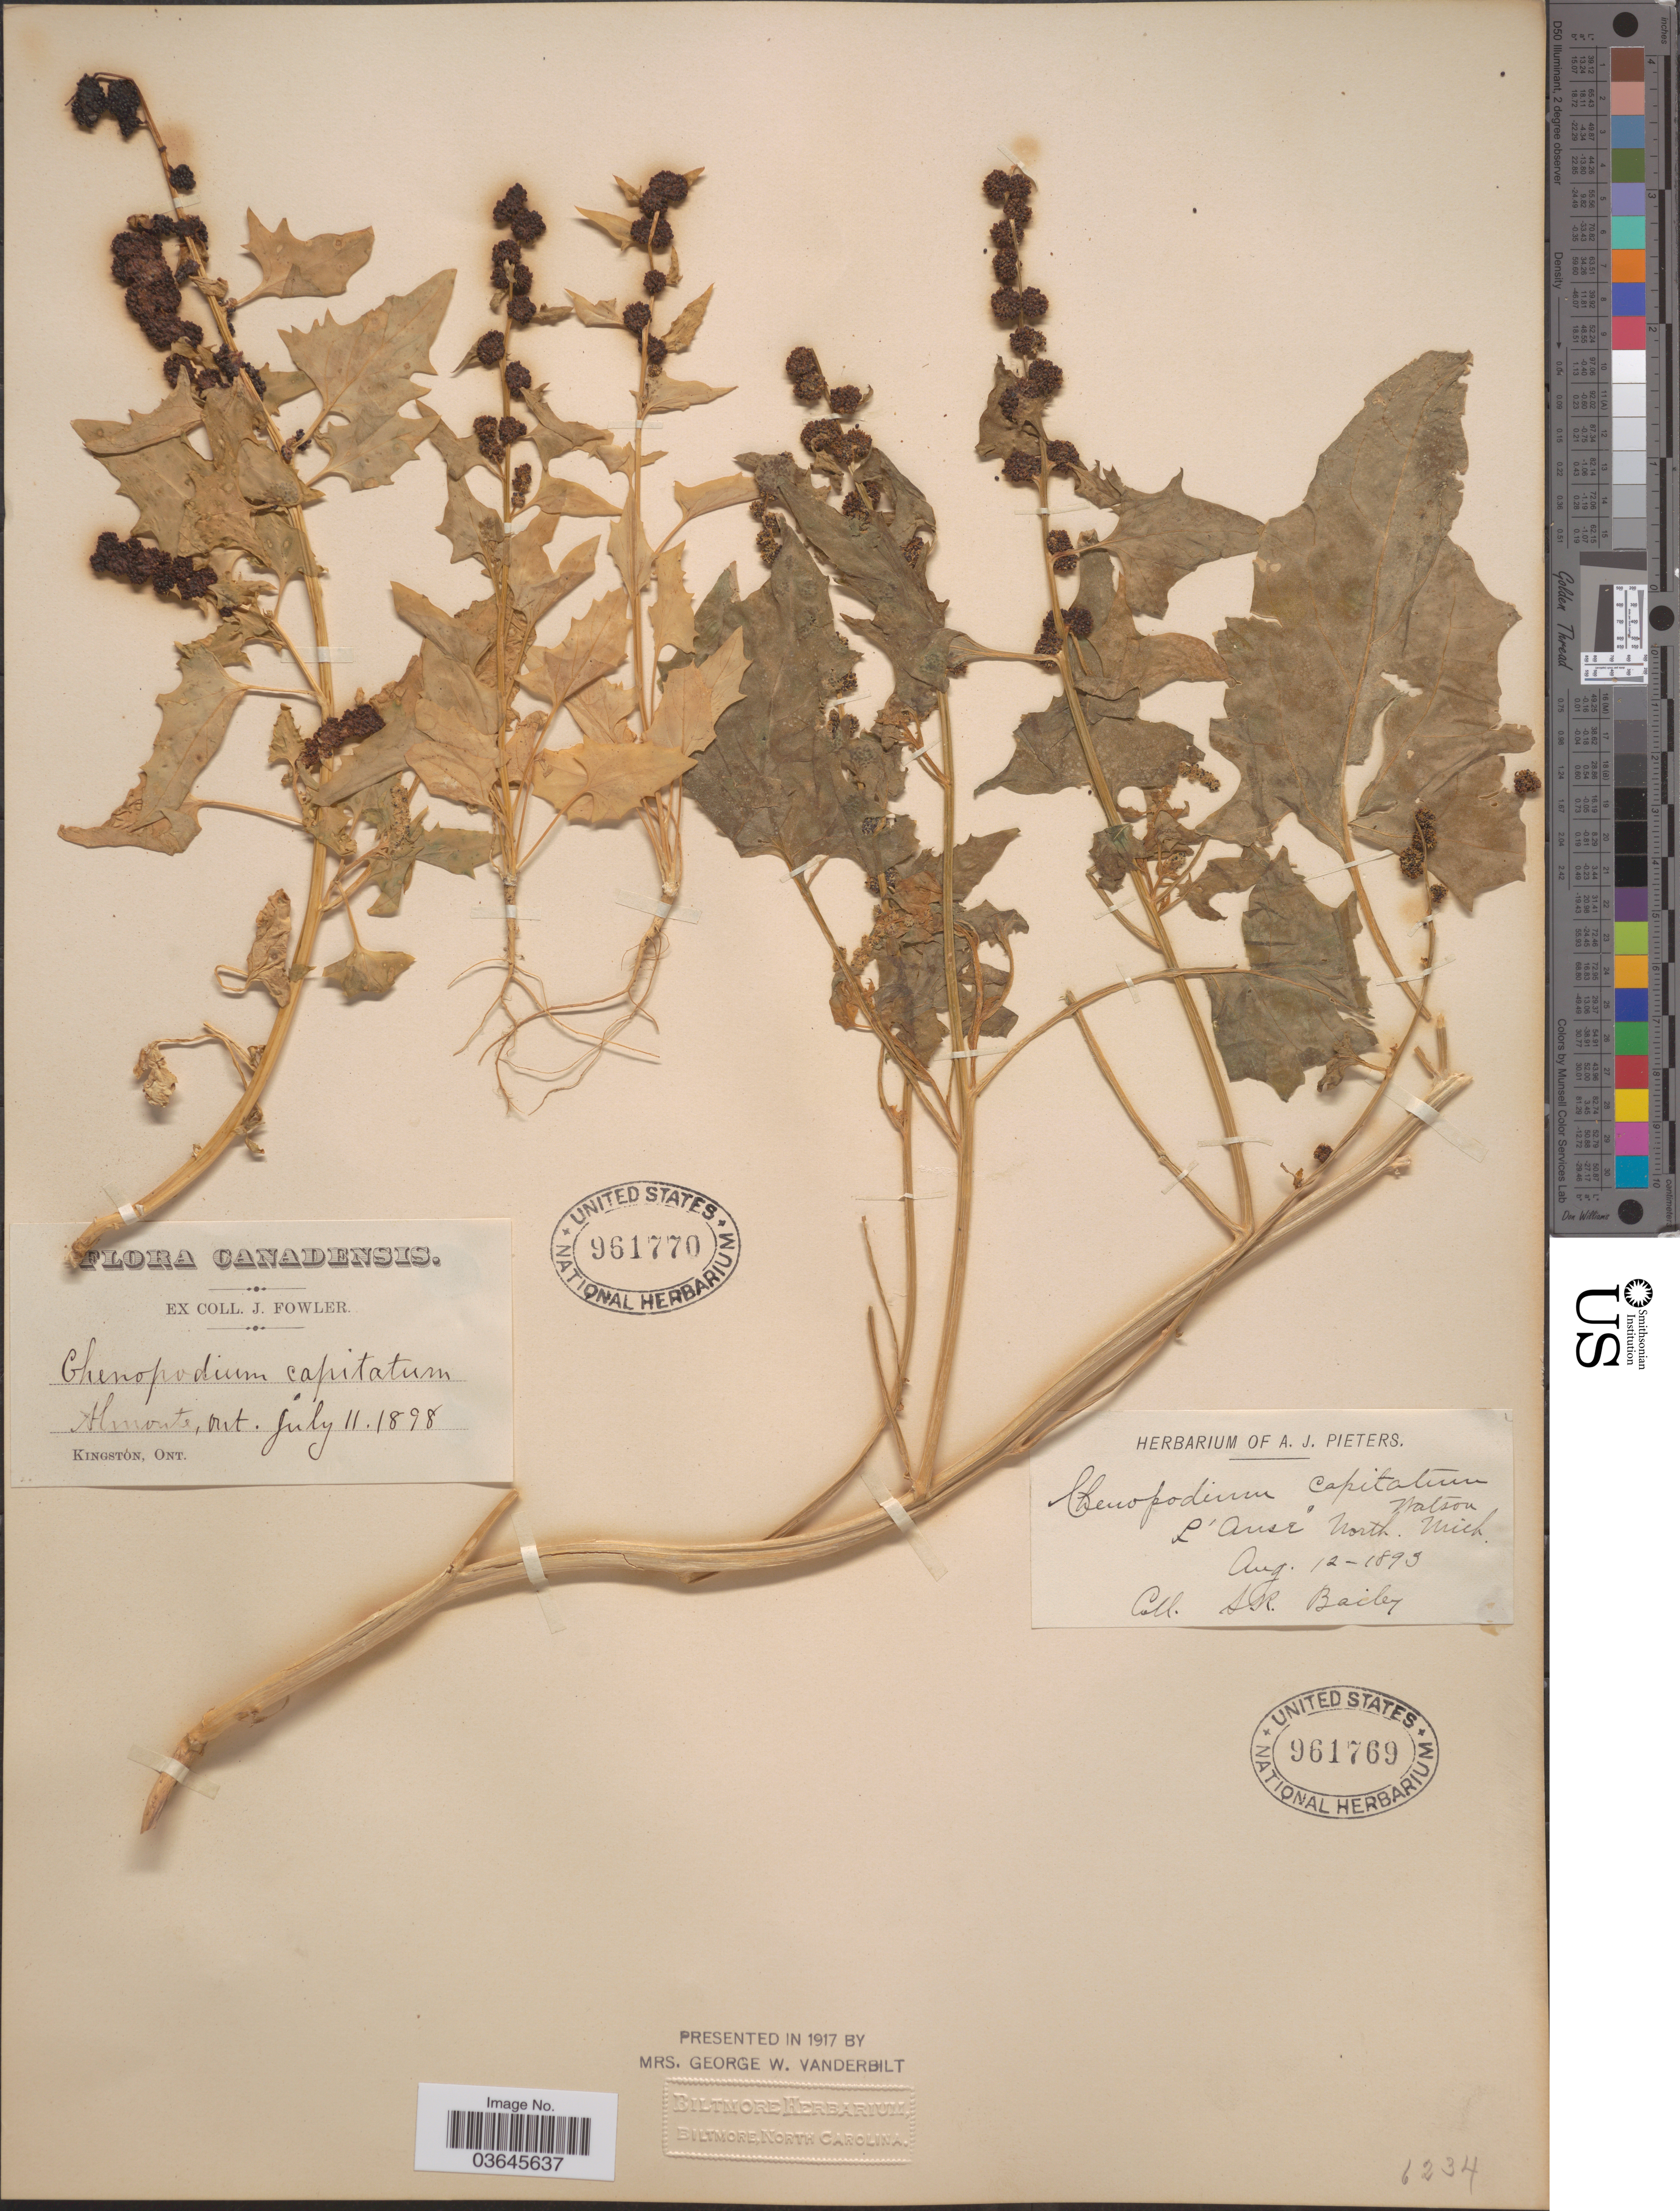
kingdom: Plantae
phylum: Tracheophyta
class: Magnoliopsida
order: Caryophyllales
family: Amaranthaceae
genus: Blitum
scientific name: Blitum capitatum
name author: L.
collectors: S. Bailey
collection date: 1893-08-12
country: United States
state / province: Michigan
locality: L'Anse. North. Mich.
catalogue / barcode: US 961769